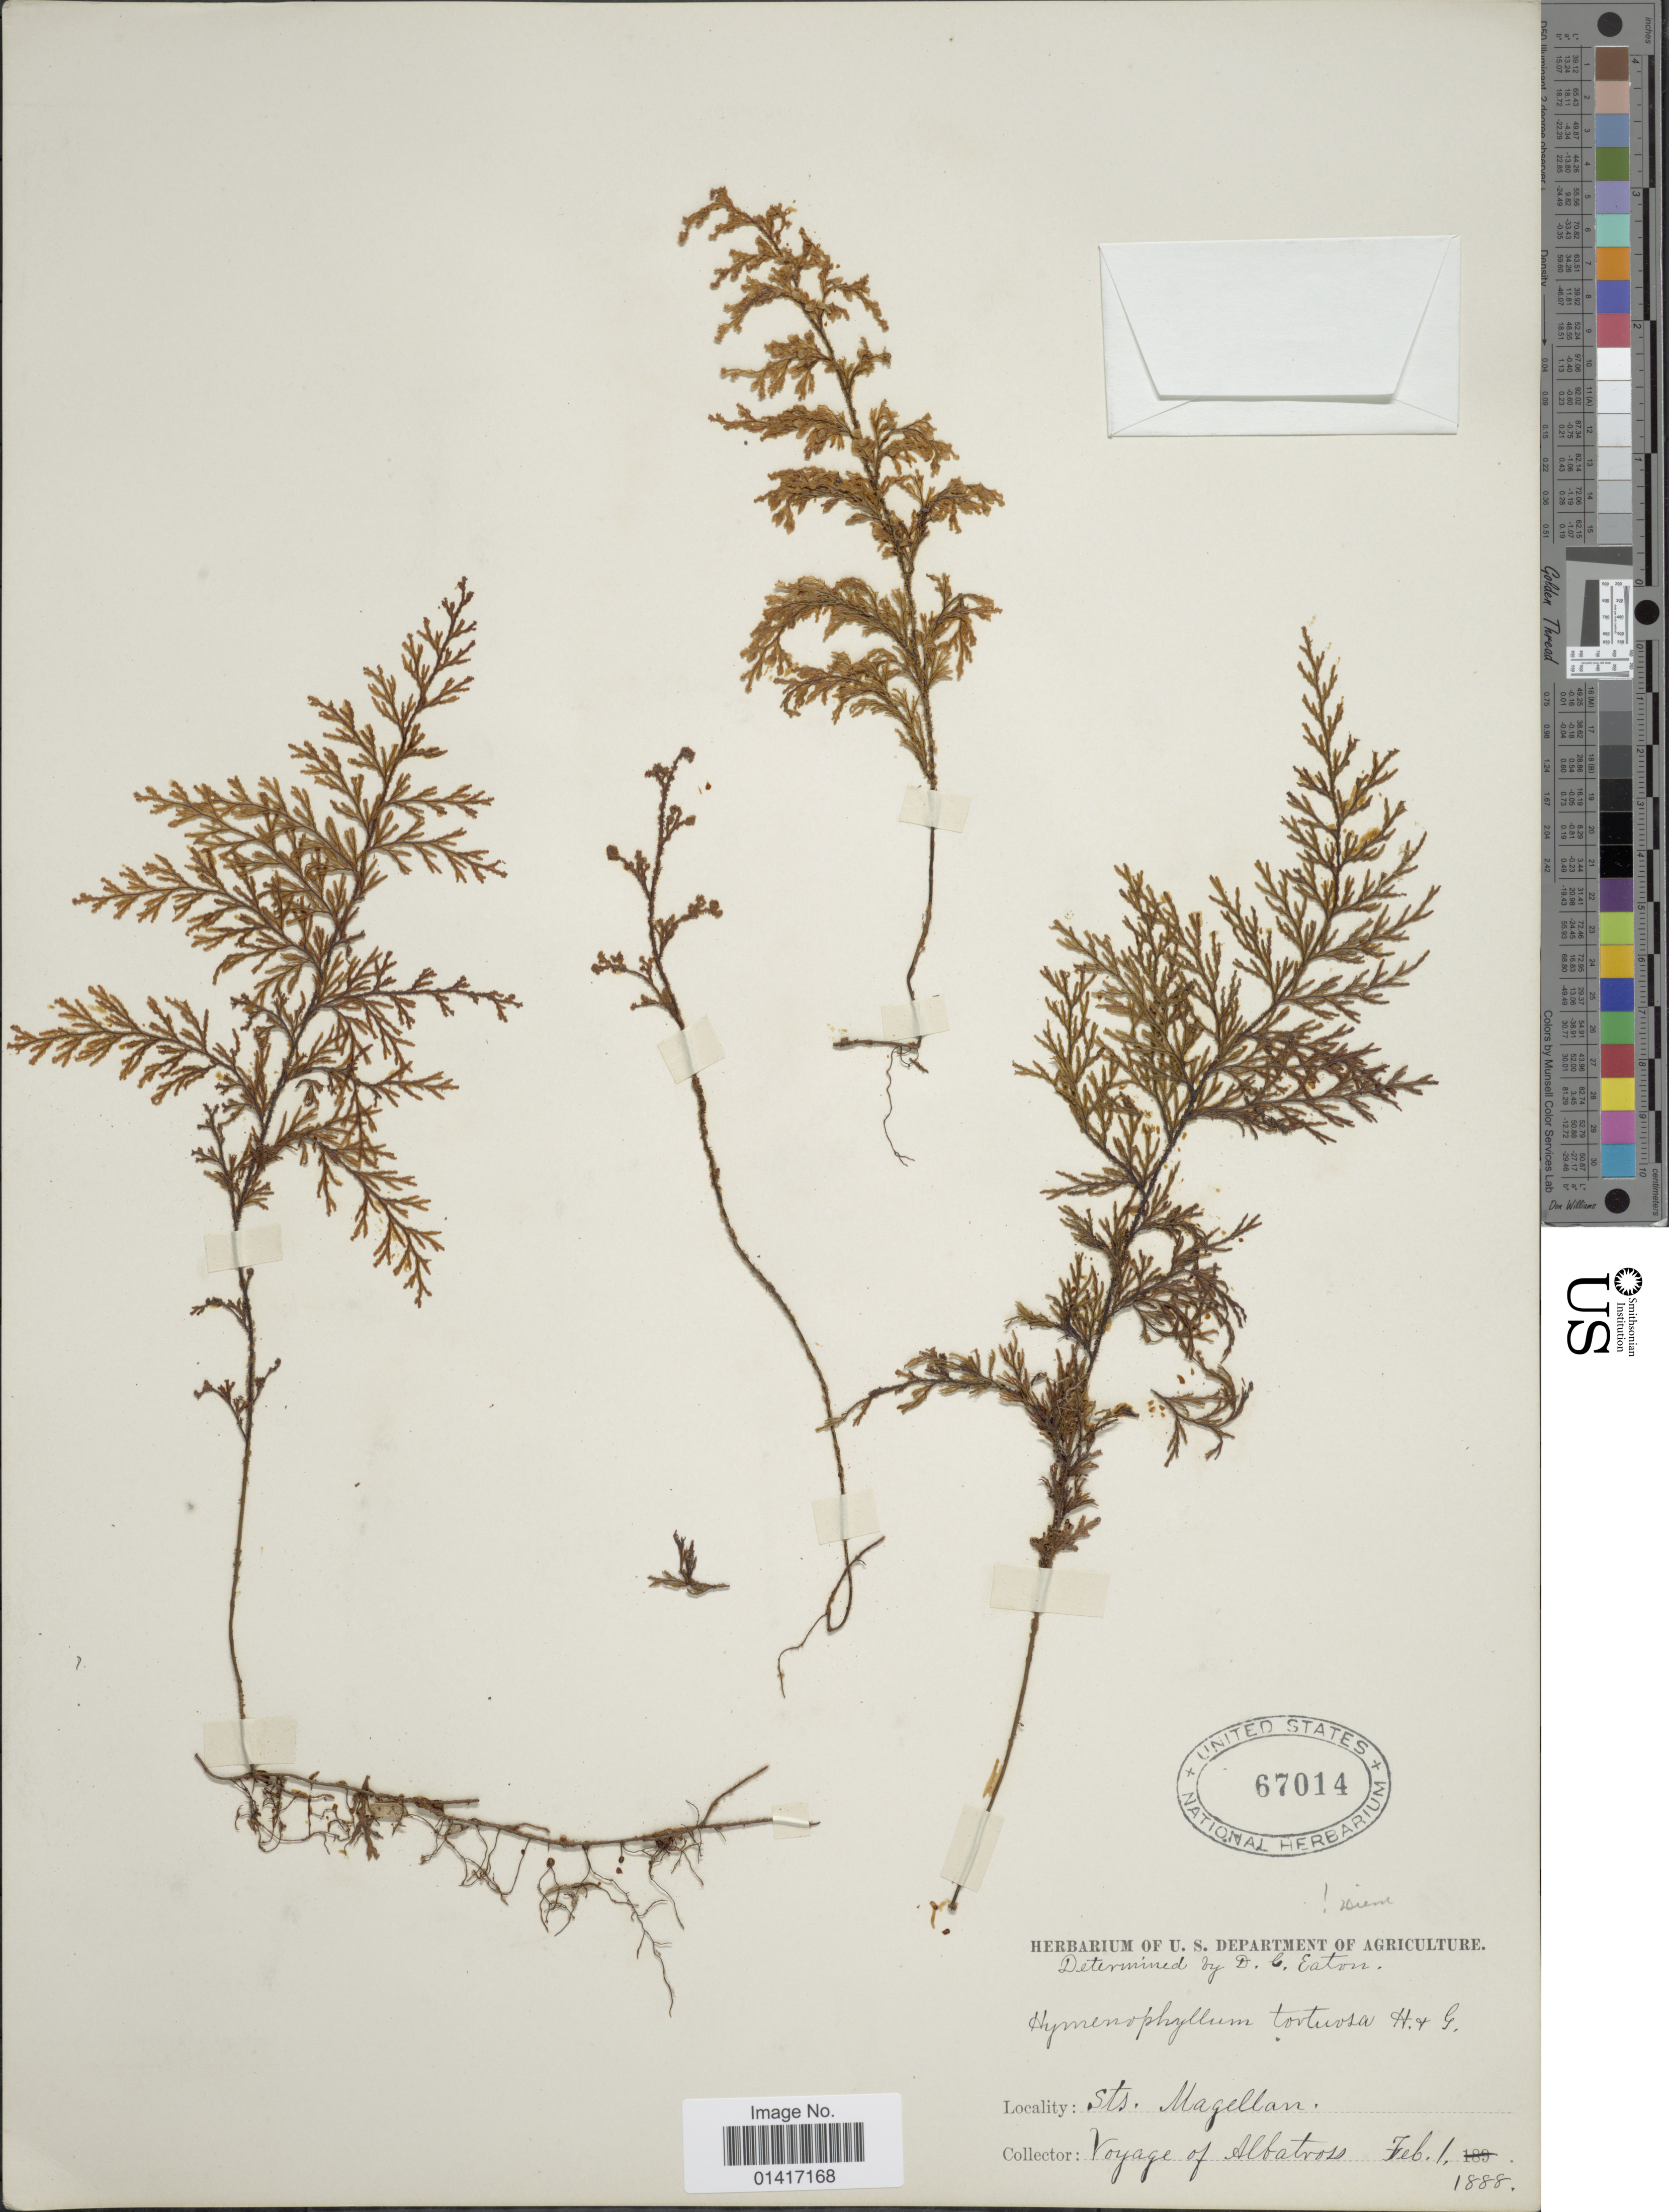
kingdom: Plantae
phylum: Tracheophyta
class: Polypodiopsida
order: Hymenophyllales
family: Hymenophyllaceae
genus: Hymenophyllum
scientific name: Hymenophyllum tortuosum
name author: Hook. & Grev.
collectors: Voyage of Albatross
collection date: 1888-02-01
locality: Sts. Magellan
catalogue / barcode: US 67014